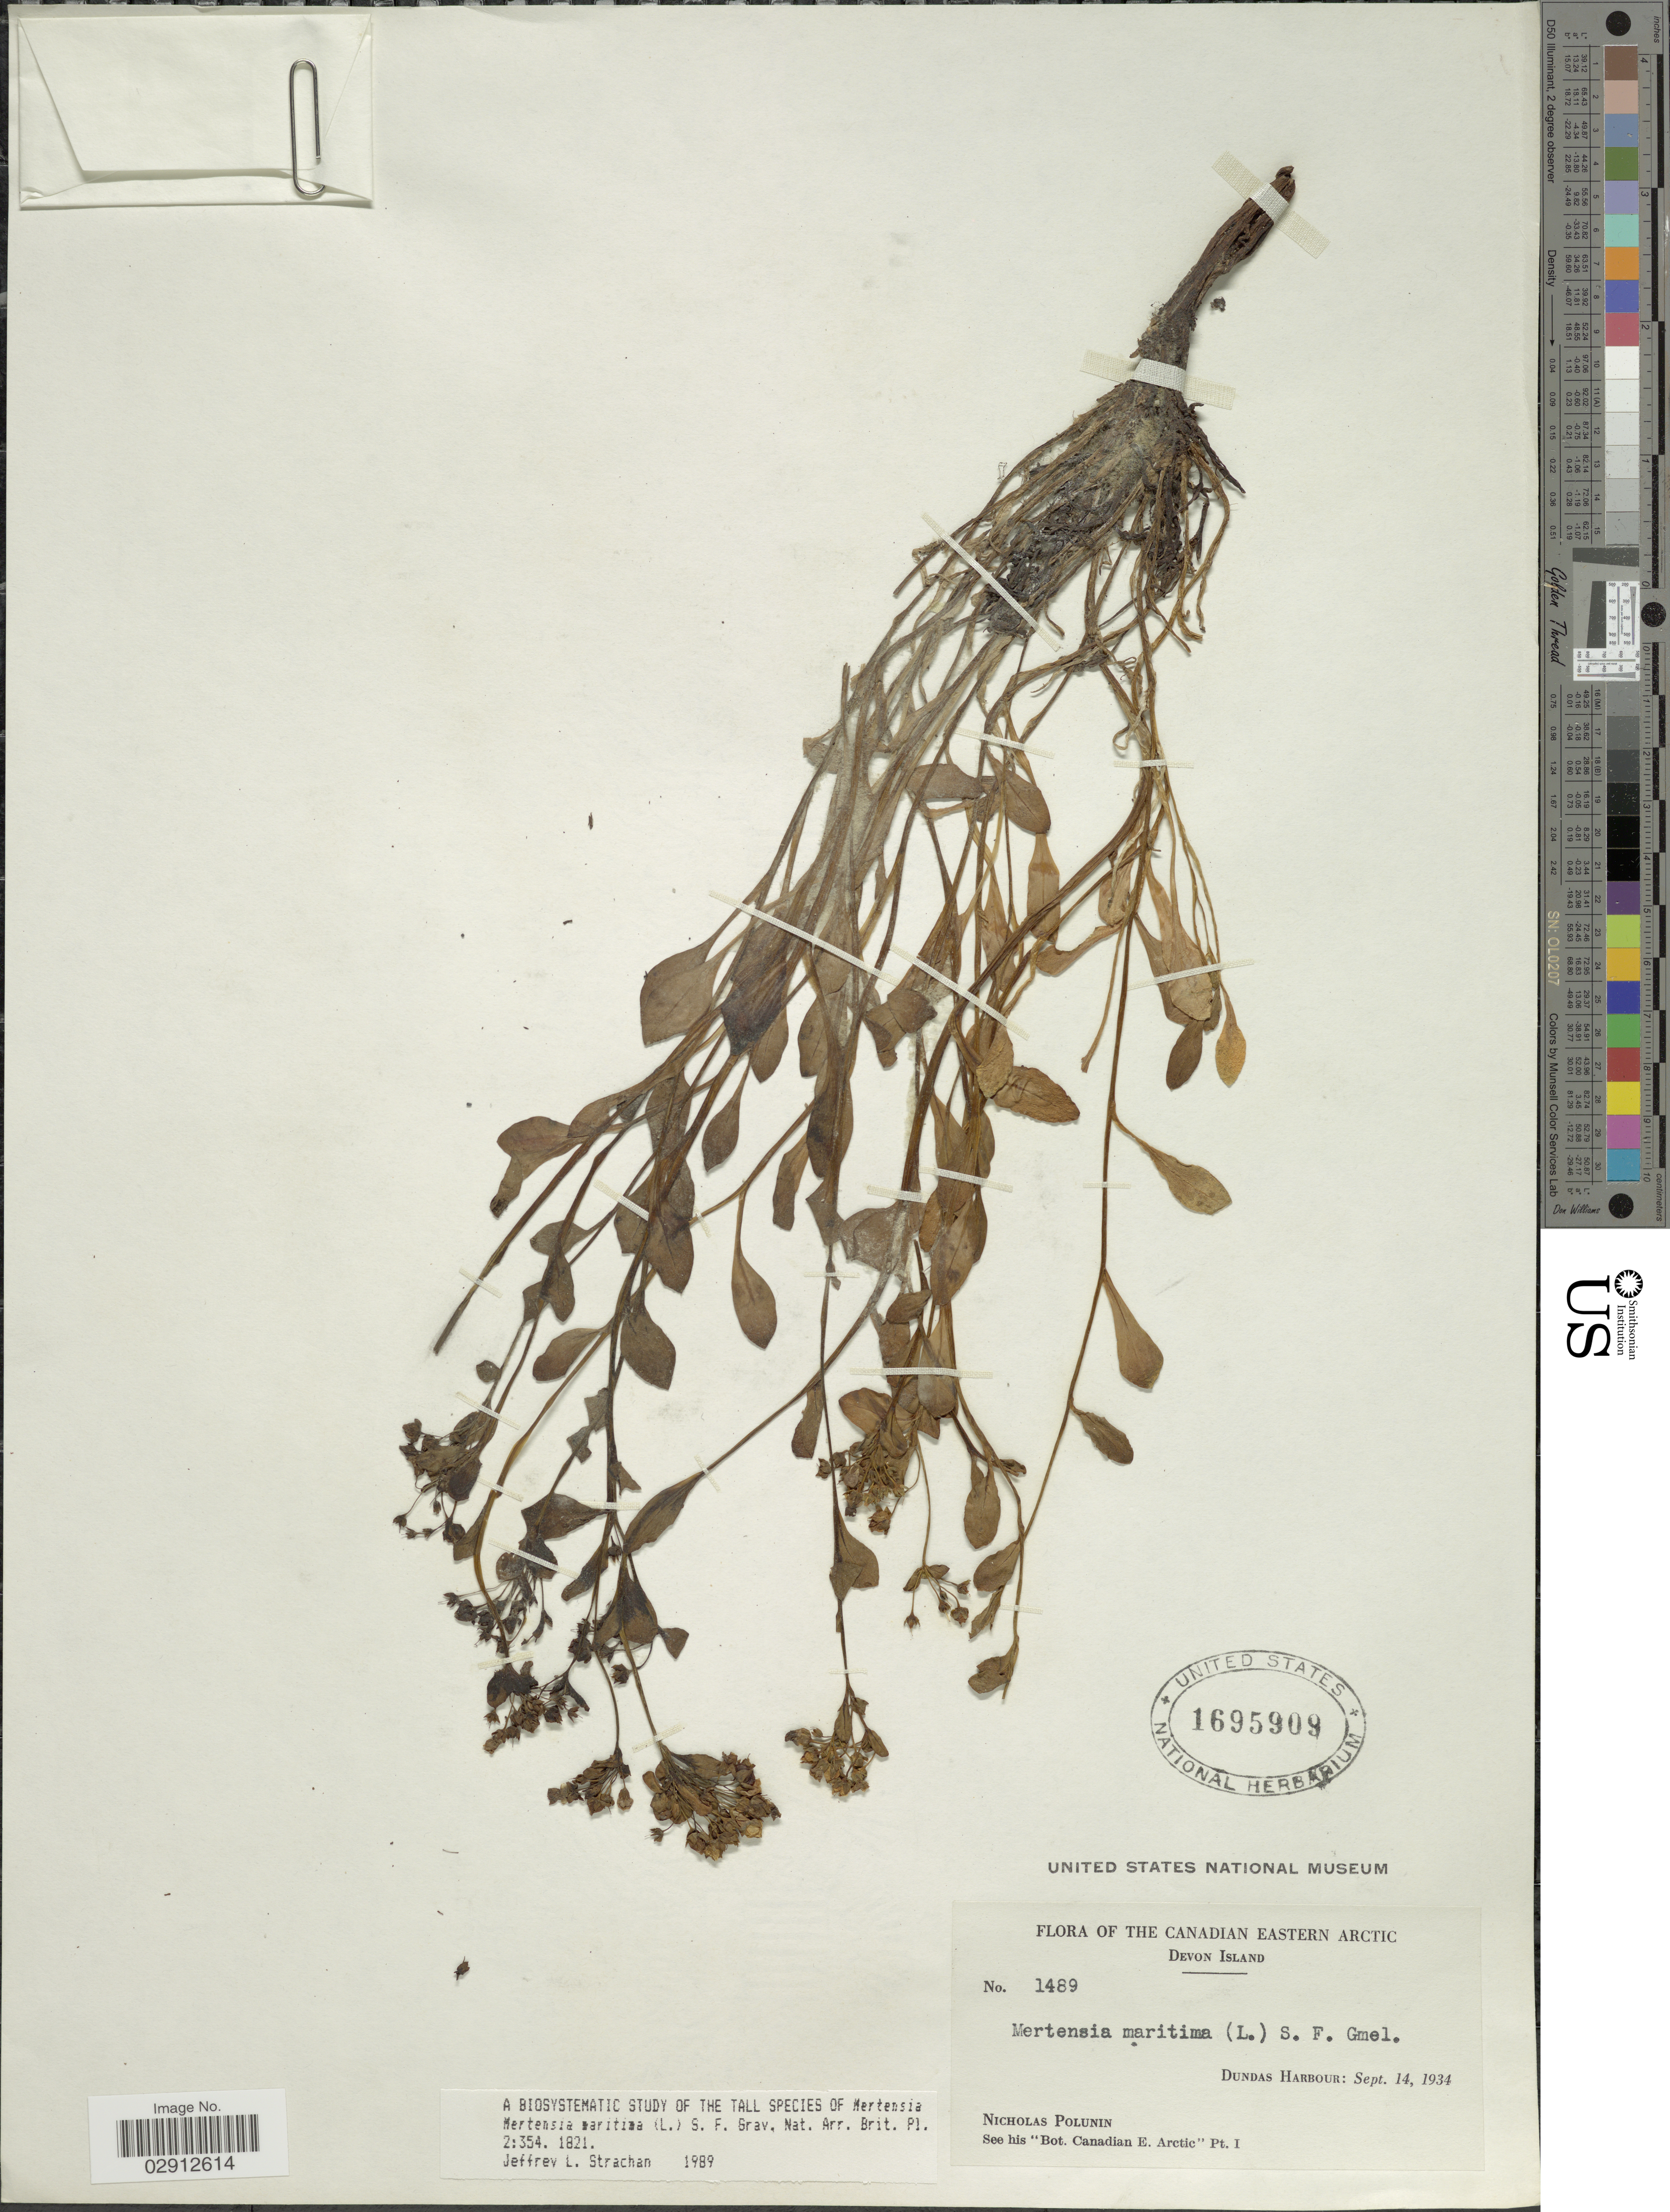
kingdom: Plantae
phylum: Tracheophyta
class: Magnoliopsida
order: Boraginales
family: Boraginaceae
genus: Mertensia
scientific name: Mertensia maritima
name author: (L.) S.F. Gray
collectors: N. V. Polunin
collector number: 1489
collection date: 1934-09-14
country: Canada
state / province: Nunavut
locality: The Canadian Eastern Arctic, Dundas Harbour.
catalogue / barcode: US 1695909